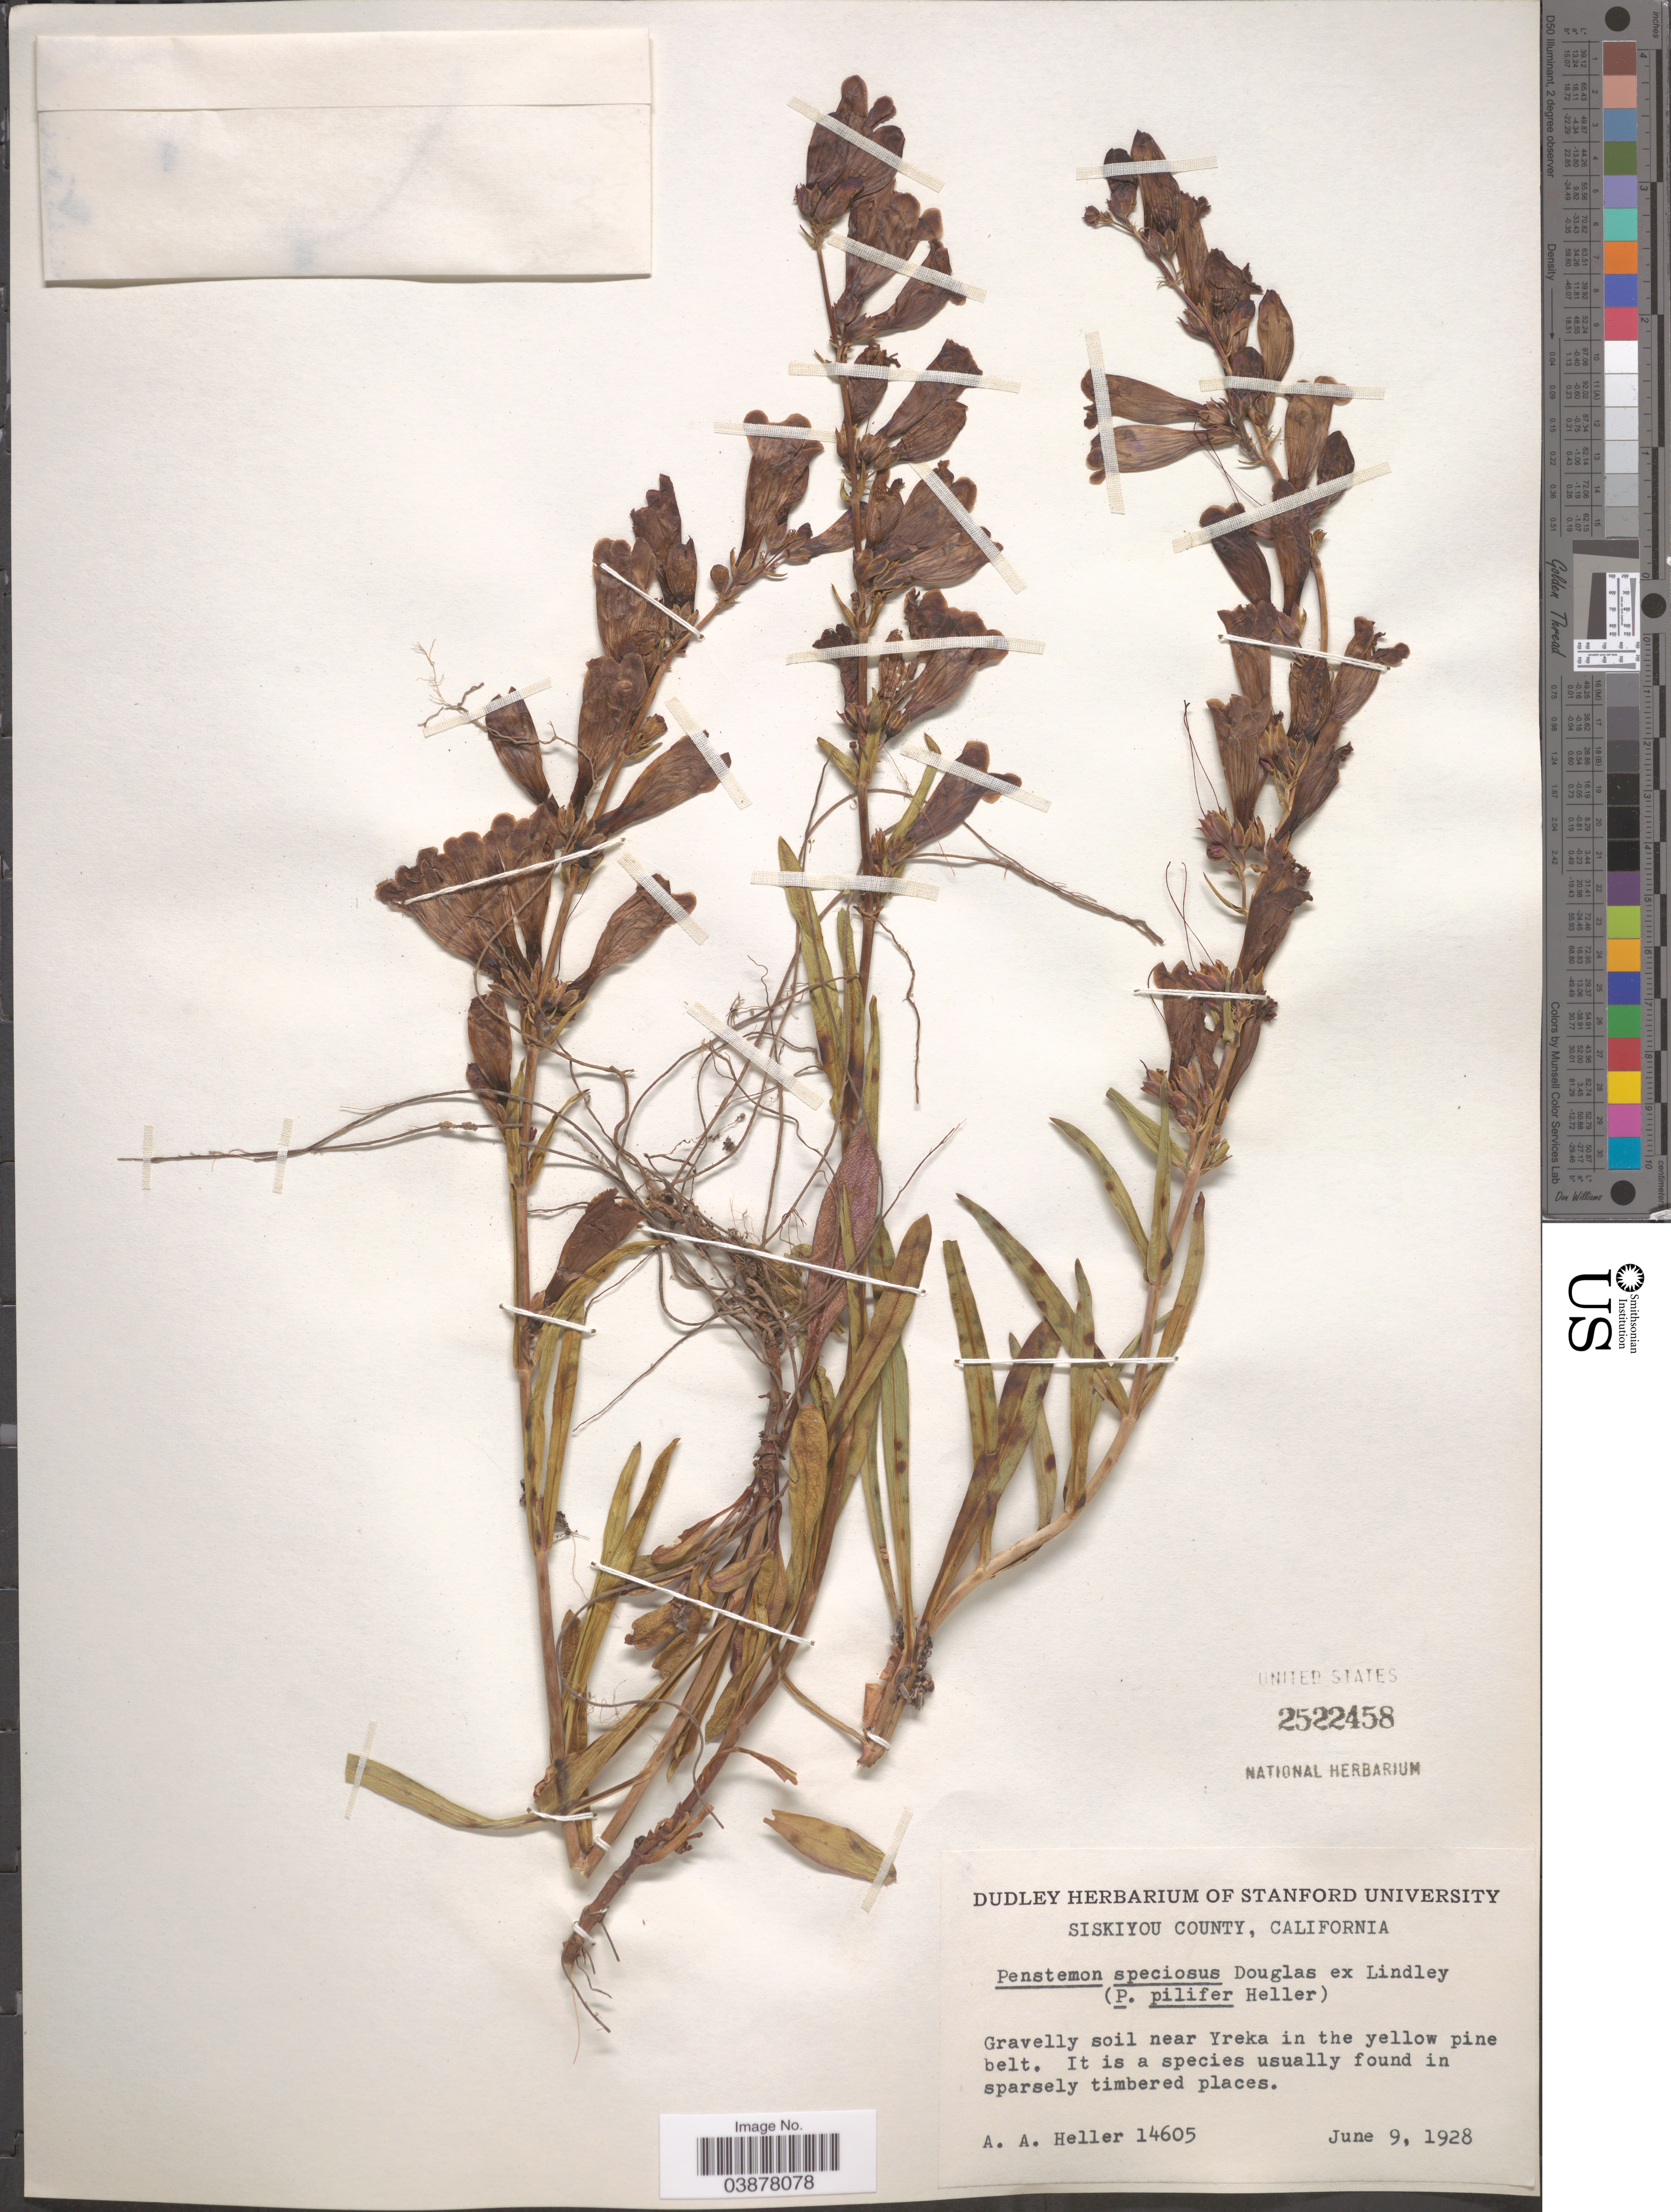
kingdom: Plantae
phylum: Tracheophyta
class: Magnoliopsida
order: Lamiales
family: Plantaginaceae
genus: Penstemon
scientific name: Penstemon speciosus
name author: Douglas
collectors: A. A. Heller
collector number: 14605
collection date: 1928-06-09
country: United States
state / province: California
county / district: Siskiyou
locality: Siskiyou County. Near Yreka in the yellow pine belt.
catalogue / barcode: US 2522458